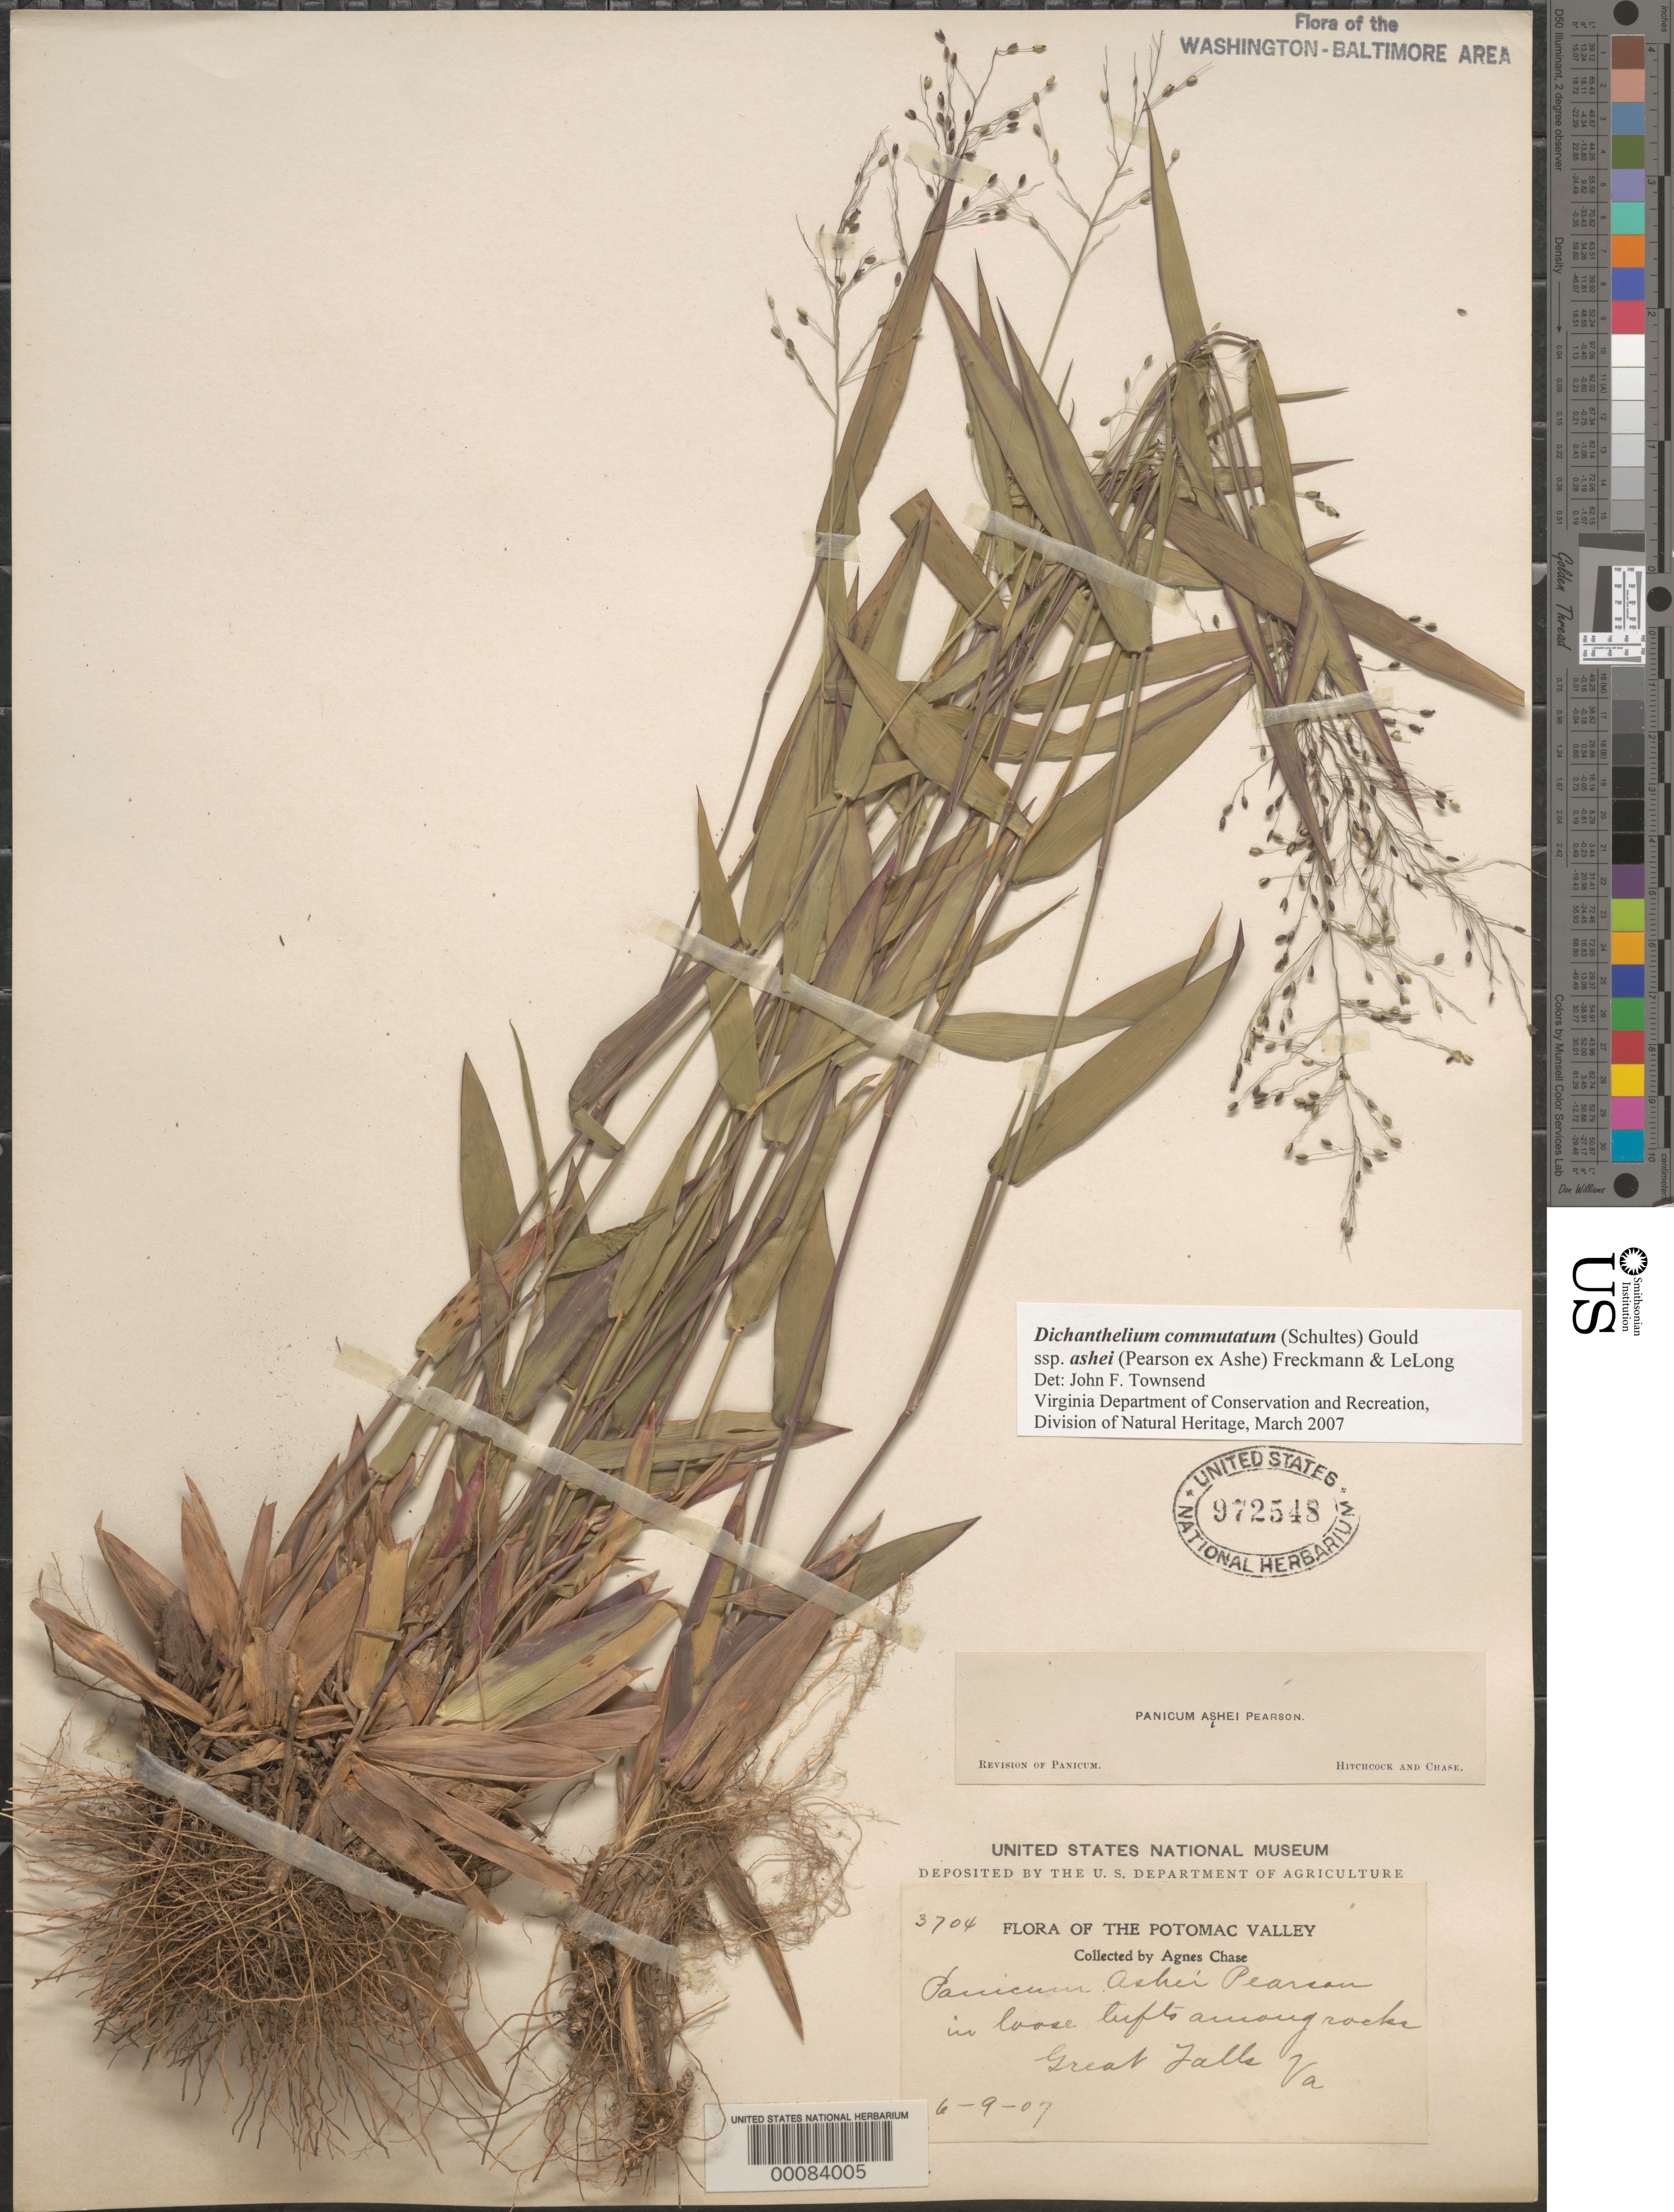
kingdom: Plantae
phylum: Tracheophyta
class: Liliopsida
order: Poales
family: Poaceae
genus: Dichanthelium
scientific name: Dichanthelium commutatum subsp. ashei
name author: (Ashe ex Schult.) Freckmann & Lelong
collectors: A. Chase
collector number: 3704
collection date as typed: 09 Sep 1907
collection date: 1907-09-09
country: United States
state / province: Virginia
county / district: Fairfax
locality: Great Falls C. and O. Canal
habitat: Among rocks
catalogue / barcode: US 972548